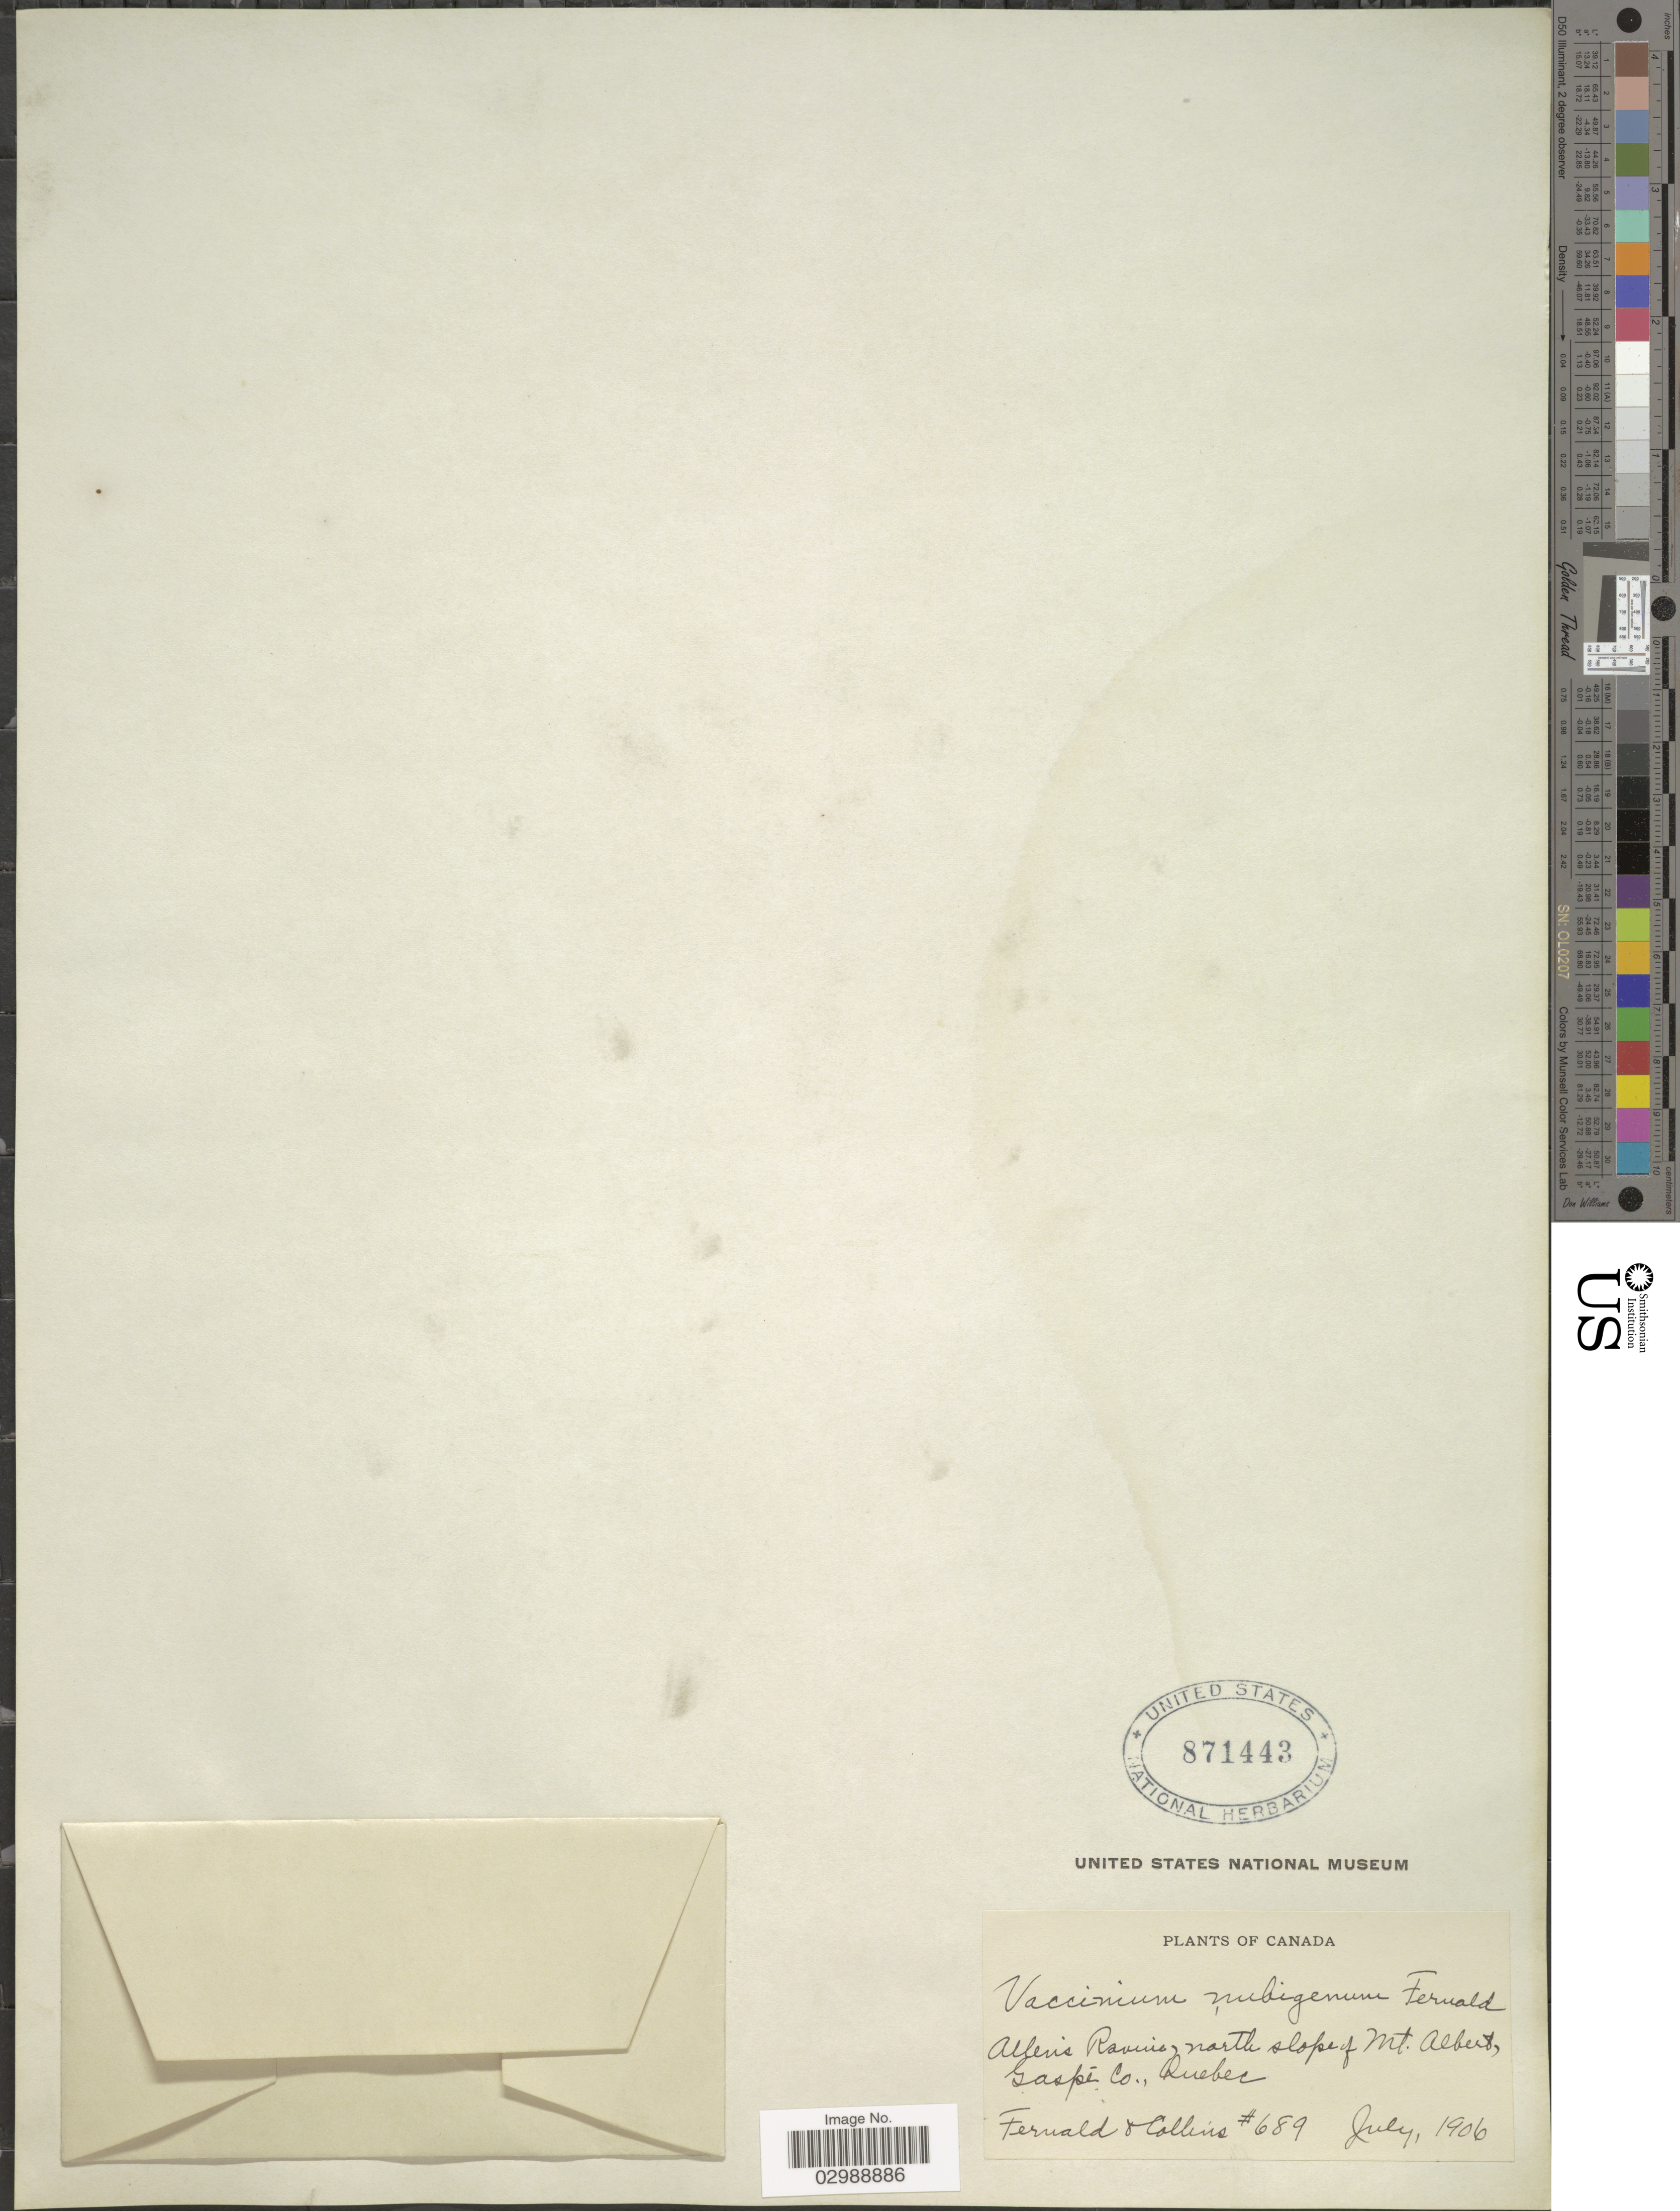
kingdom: Plantae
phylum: Tracheophyta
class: Magnoliopsida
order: Ericales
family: Ericaceae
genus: Vaccinium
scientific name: Vaccinium nubigenum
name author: Fernald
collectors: Fernald & -- Collins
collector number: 689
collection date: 1906-07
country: Canada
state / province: Quebec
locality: Allen's Ravine, north slope of Mt. Albert, Gaspé Co.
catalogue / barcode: US 871443